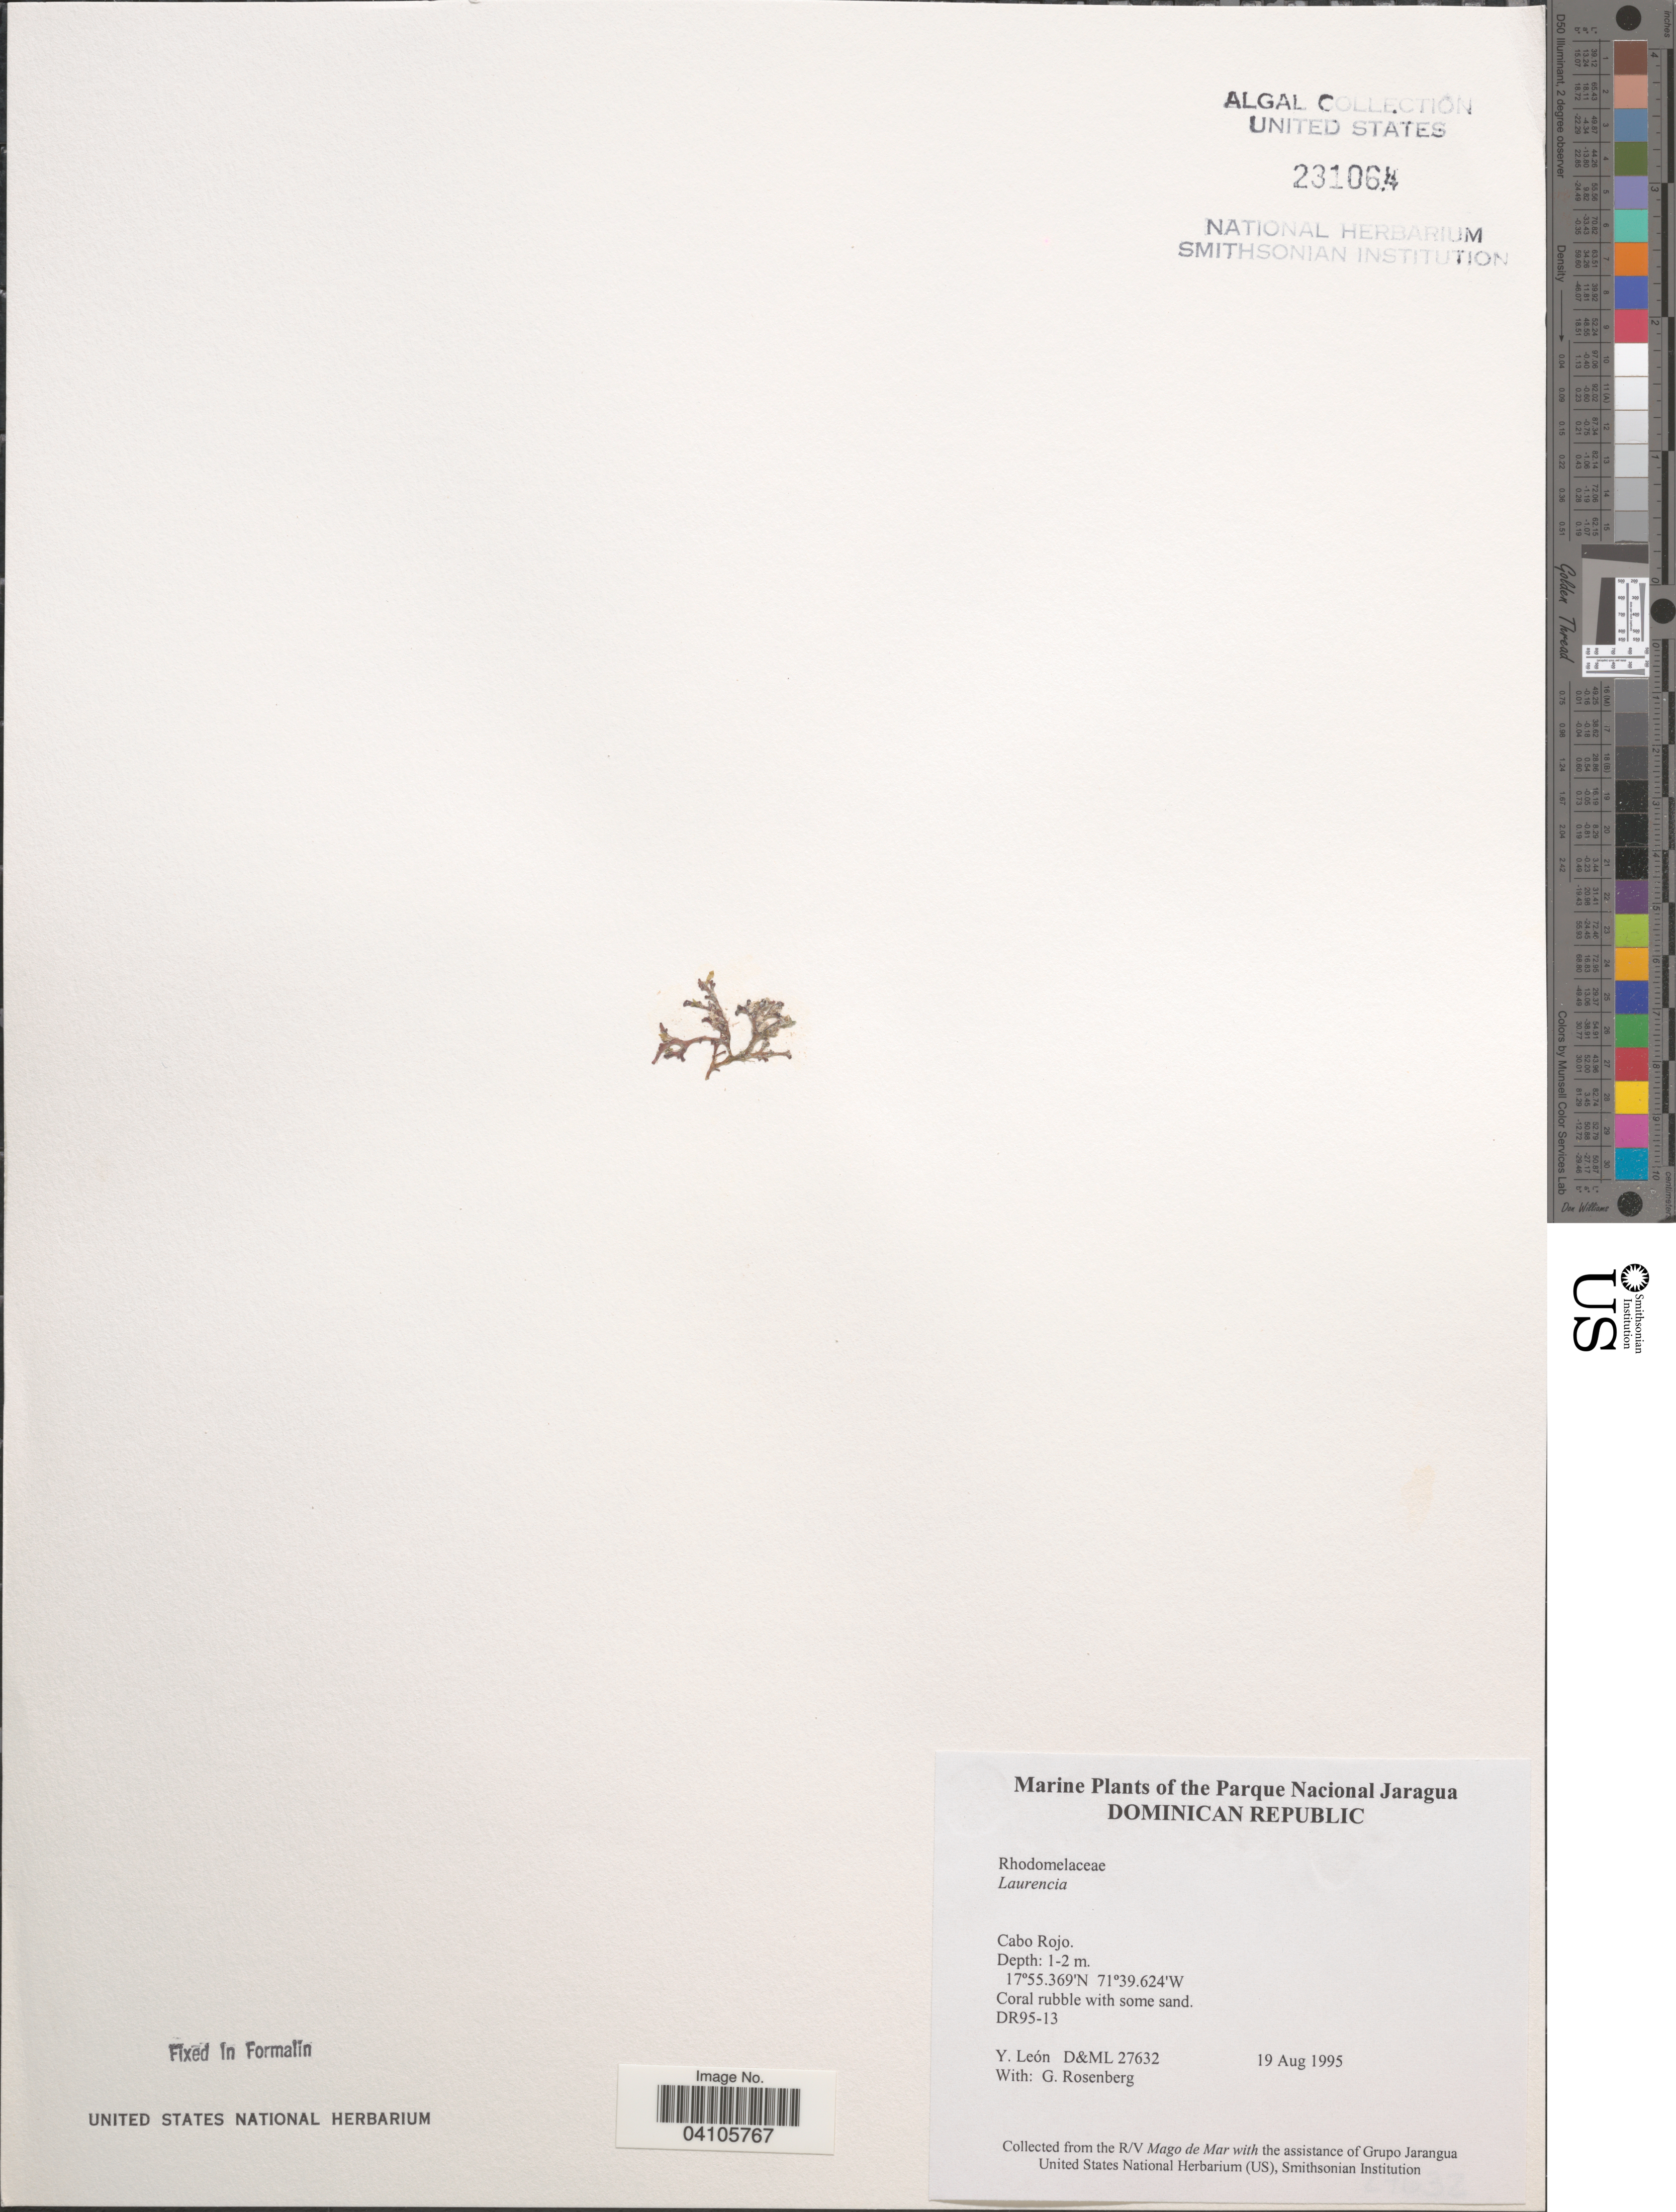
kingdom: Plantae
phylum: Rhodophyta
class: Florideophyceae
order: Ceramiales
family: Rhodomelaceae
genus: Laurencia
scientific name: Laurencia sp.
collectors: Y. León & G. Rosenberg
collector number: D&ML27632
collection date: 1995-08-19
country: Puerto Rico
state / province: Çabo Rojo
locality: The Parque Nacional Jaragua.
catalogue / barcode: US 231064